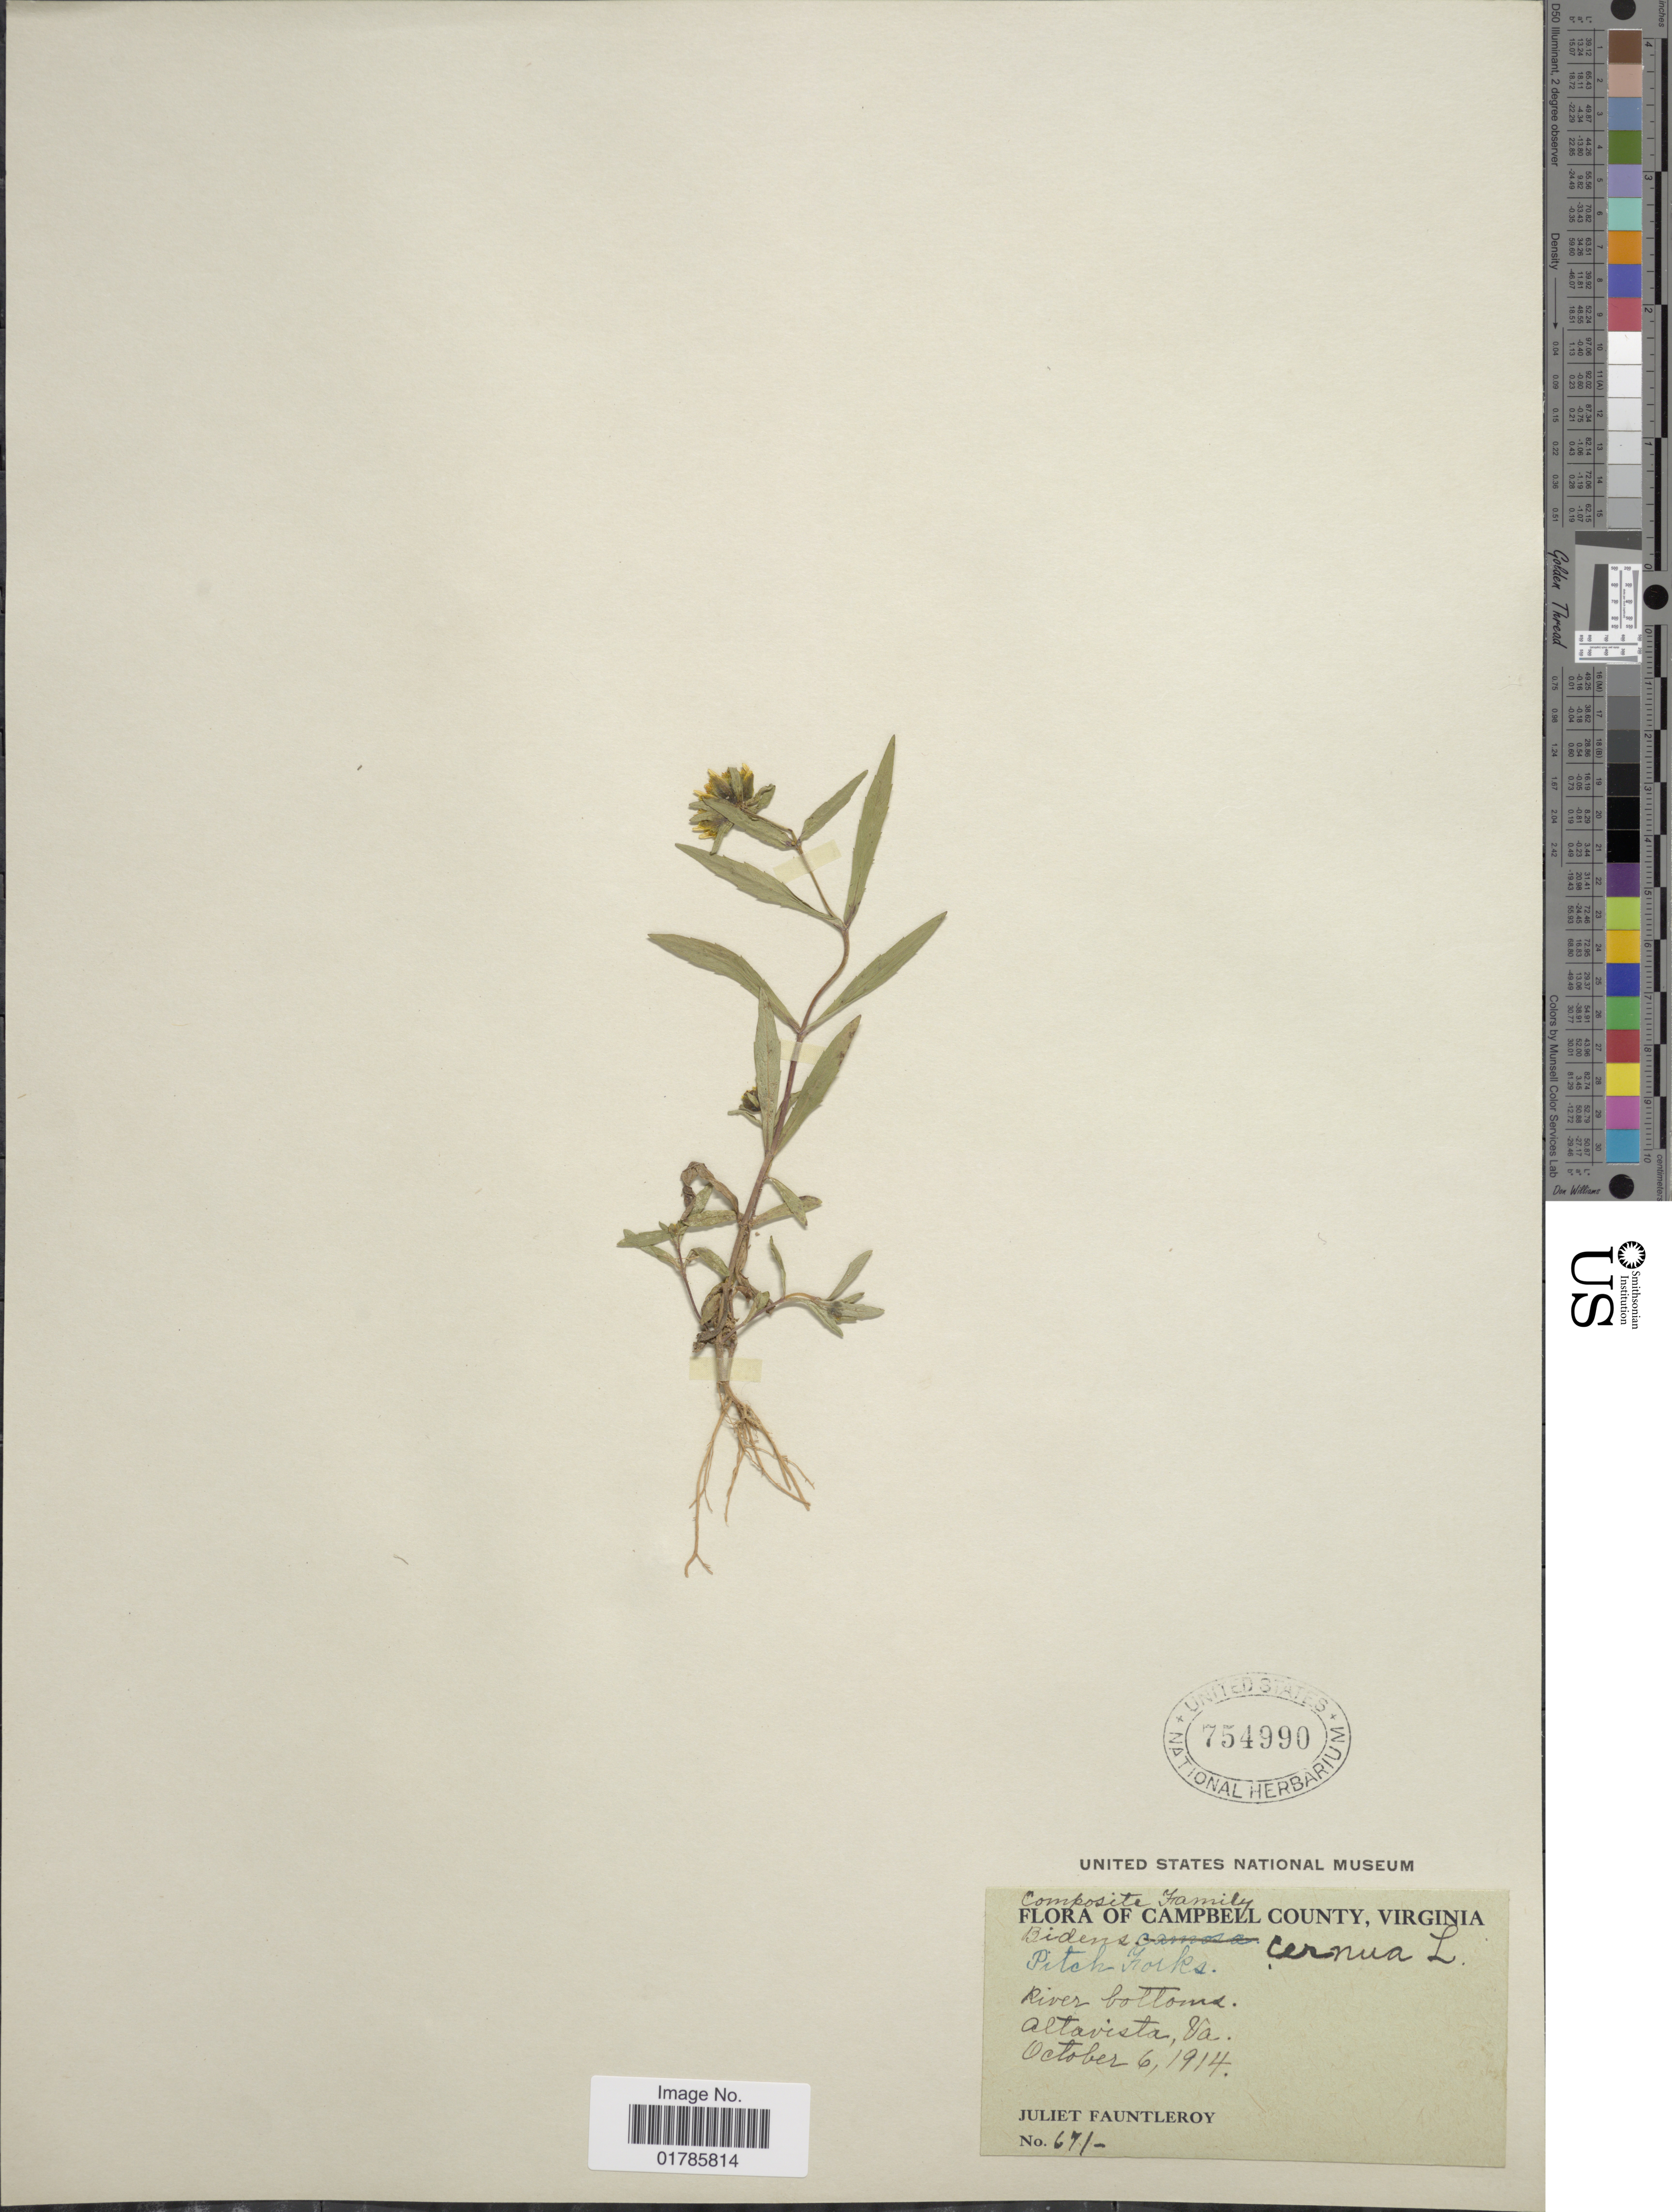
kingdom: Plantae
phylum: Tracheophyta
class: Magnoliopsida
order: Asterales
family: Asteraceae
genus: Bidens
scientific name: Bidens cernua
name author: L.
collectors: J. Fauntleroy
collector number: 671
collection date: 1914-10-06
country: United States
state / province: Virginia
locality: River bottoms, Altavista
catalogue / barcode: US 754990